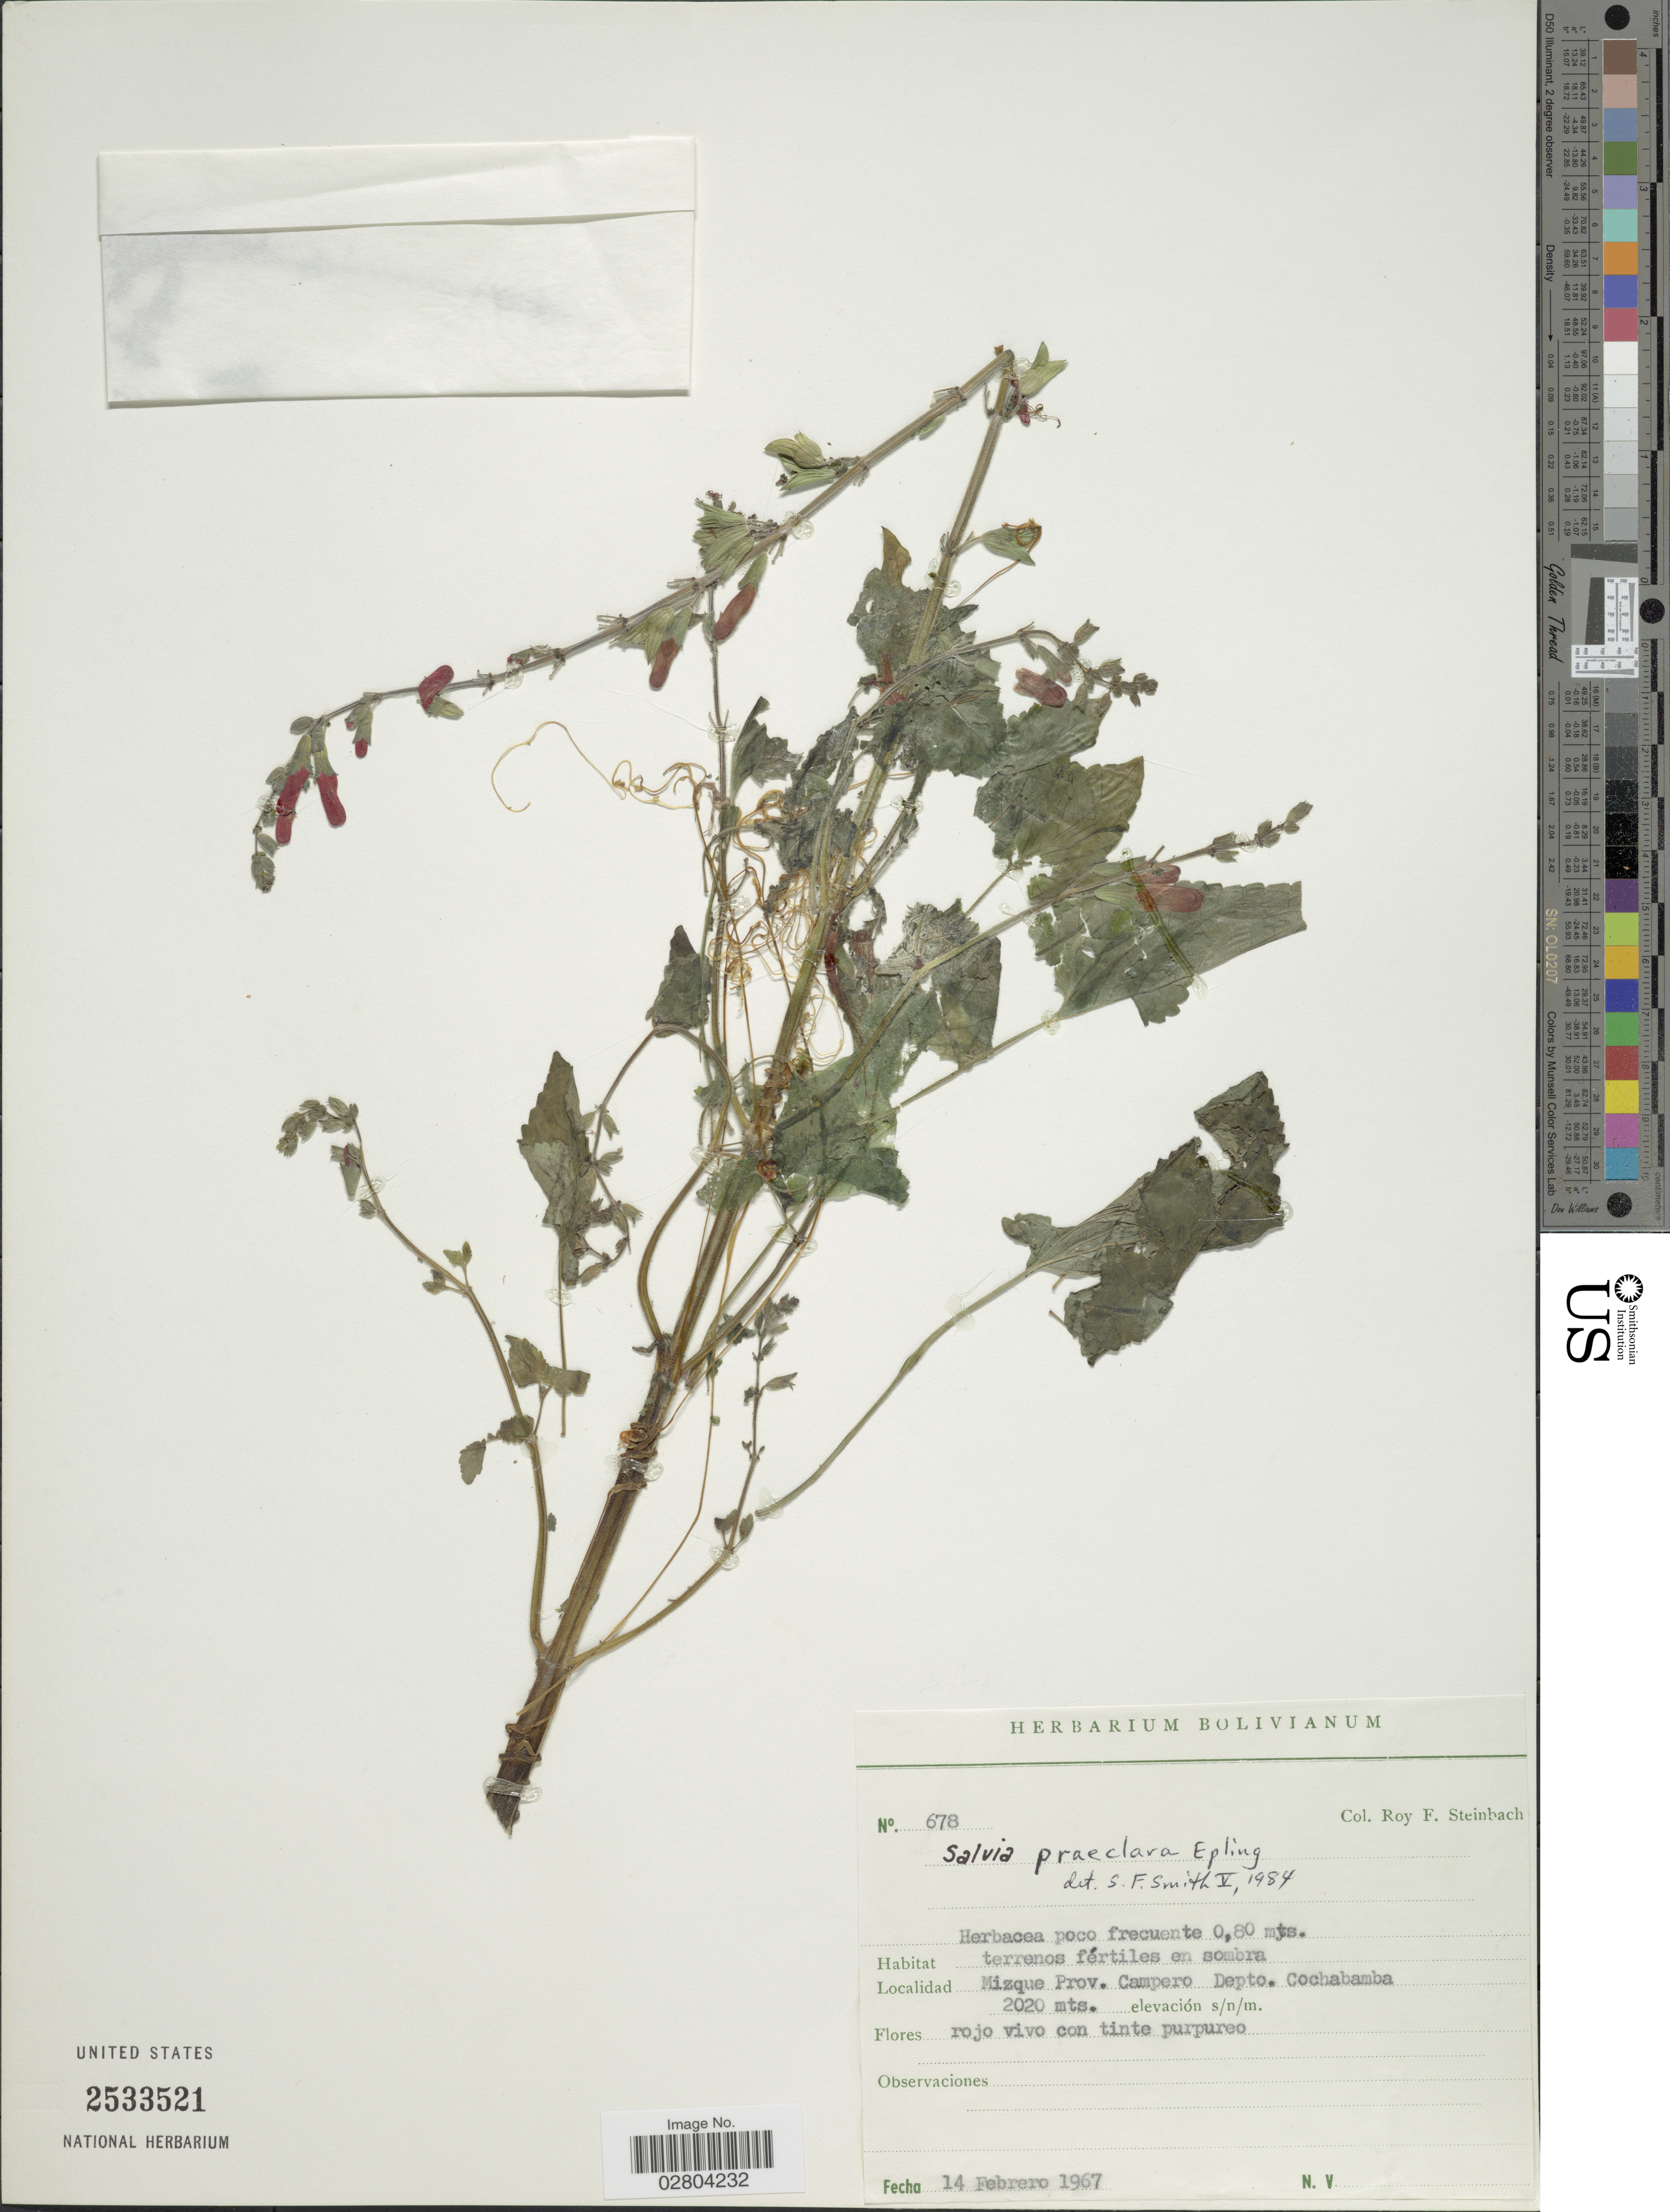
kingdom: Plantae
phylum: Tracheophyta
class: Magnoliopsida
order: Lamiales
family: Lamiaceae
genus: Salvia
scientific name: Salvia exserta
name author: Griseb.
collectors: R. F. Steinbach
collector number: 678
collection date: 1967-02-14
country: Bolivia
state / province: Cochabamba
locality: Mizque Prov. Campero Depto. Cochabamba.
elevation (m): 2020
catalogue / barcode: US 2533521